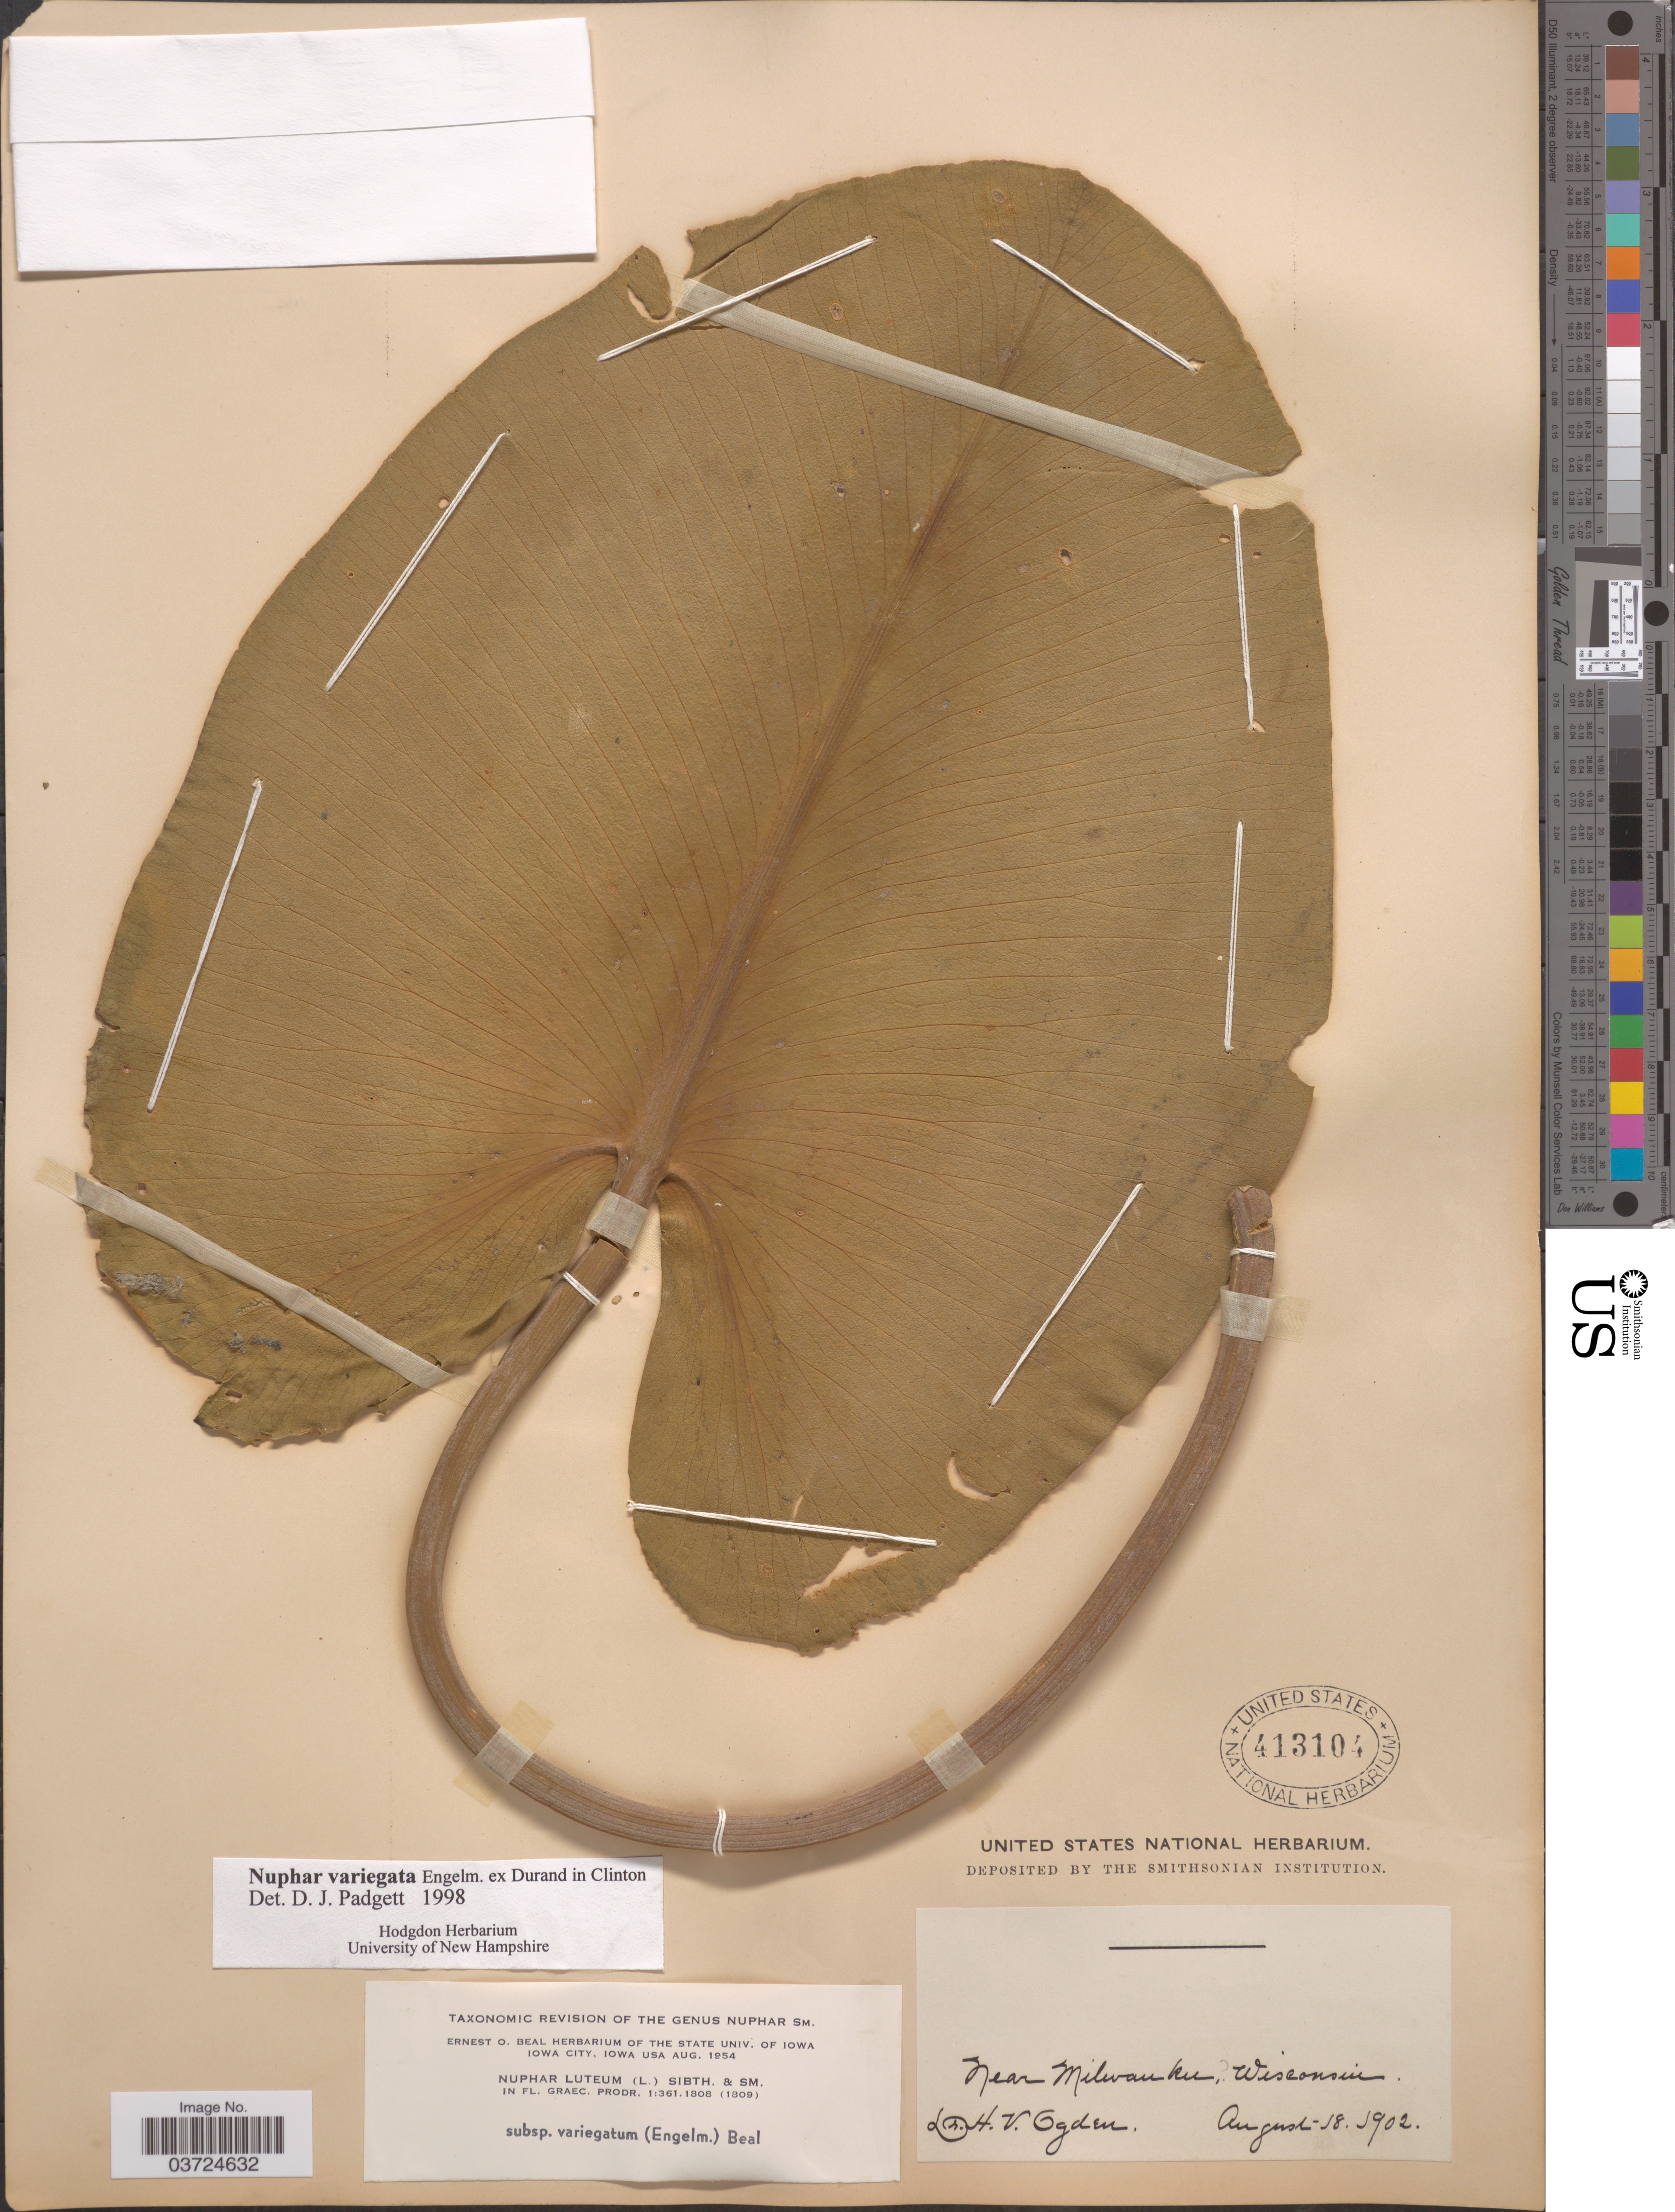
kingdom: Plantae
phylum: Tracheophyta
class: Magnoliopsida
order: Nymphaeales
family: Nymphaeaceae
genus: Nuphar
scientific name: Nuphar variegata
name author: Engelm. ex Durand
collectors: H. Ogden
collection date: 1902-08-18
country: United States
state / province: Wisconsin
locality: Near Milwaukee.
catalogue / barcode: US 413104